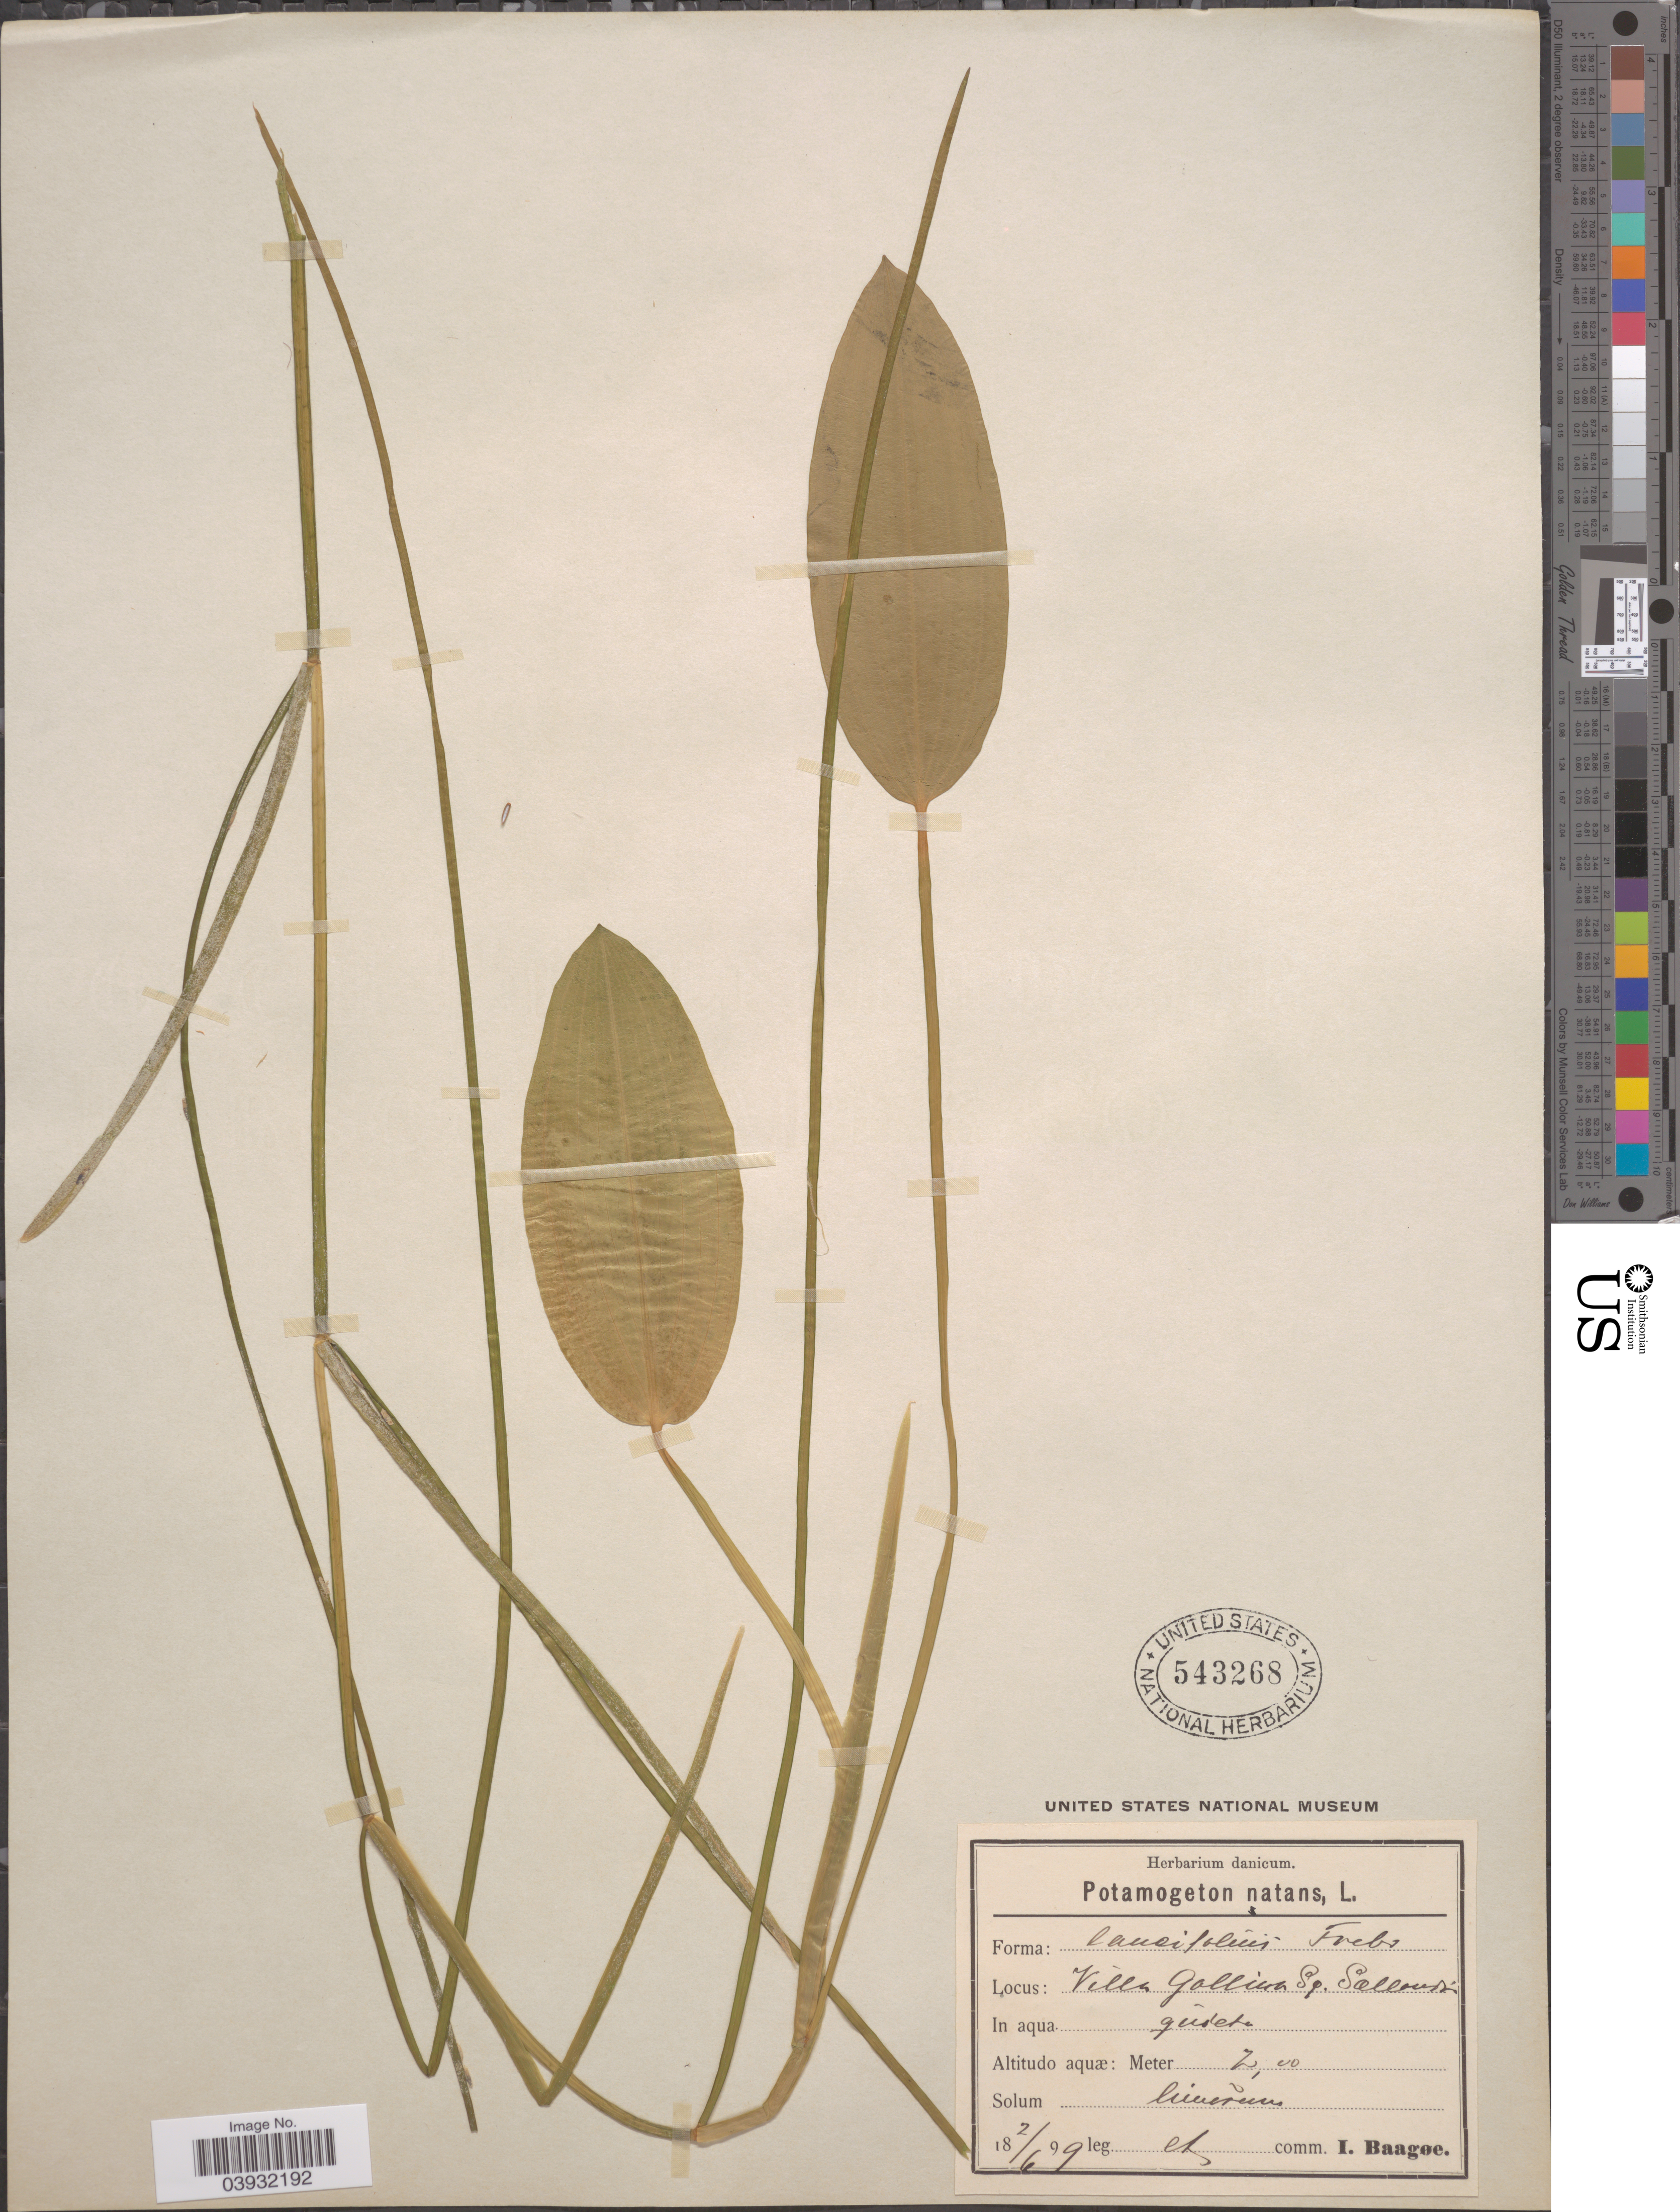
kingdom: Plantae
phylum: Tracheophyta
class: Liliopsida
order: Alismatales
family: Potamogetonaceae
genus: Potamogeton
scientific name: Potamogeton natans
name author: L.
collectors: I. Baagøe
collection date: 1899-06-02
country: Denmark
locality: Villa gallina Sp. Sellandia.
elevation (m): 2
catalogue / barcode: US 543268